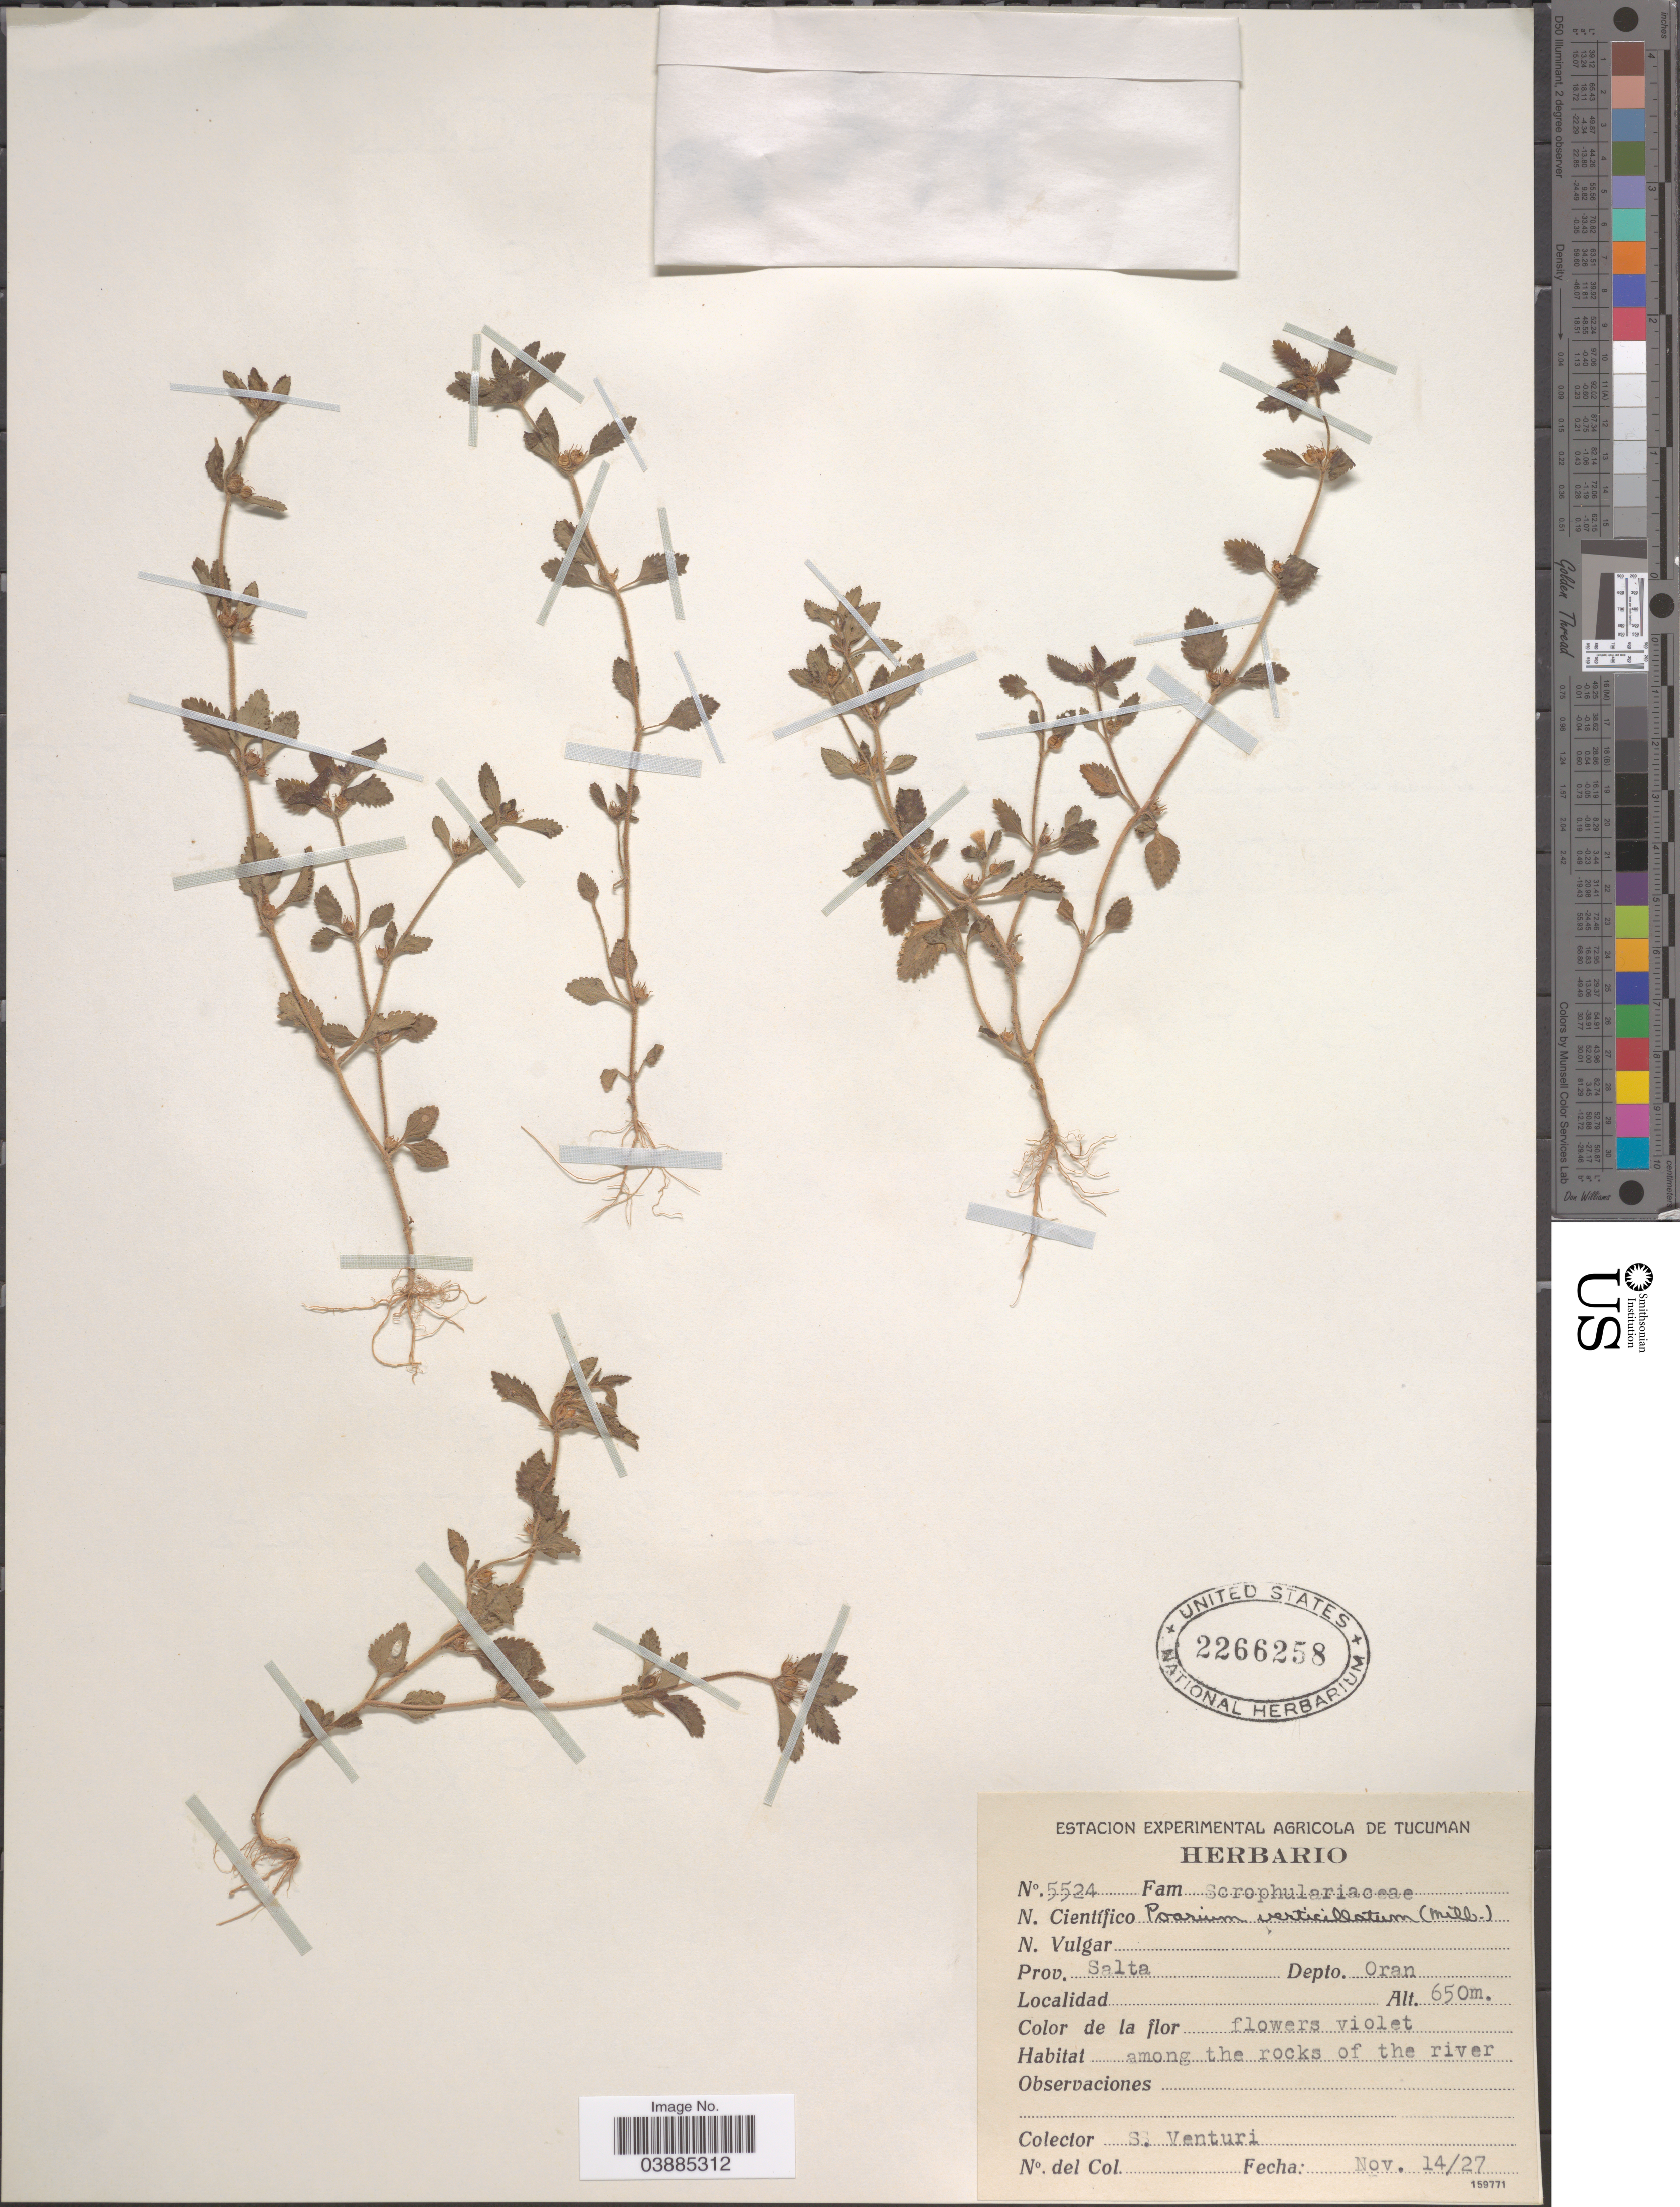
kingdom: Plantae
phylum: Tracheophyta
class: Magnoliopsida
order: Lamiales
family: Plantaginaceae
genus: Poarium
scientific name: Poarium verticillatum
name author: (Mill.) Pennell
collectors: S. Venturi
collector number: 5524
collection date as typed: Transcribed d/m/y: 14/11/27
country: Argentina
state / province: Salta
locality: Depto. Oran.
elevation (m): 650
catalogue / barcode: US 2266258